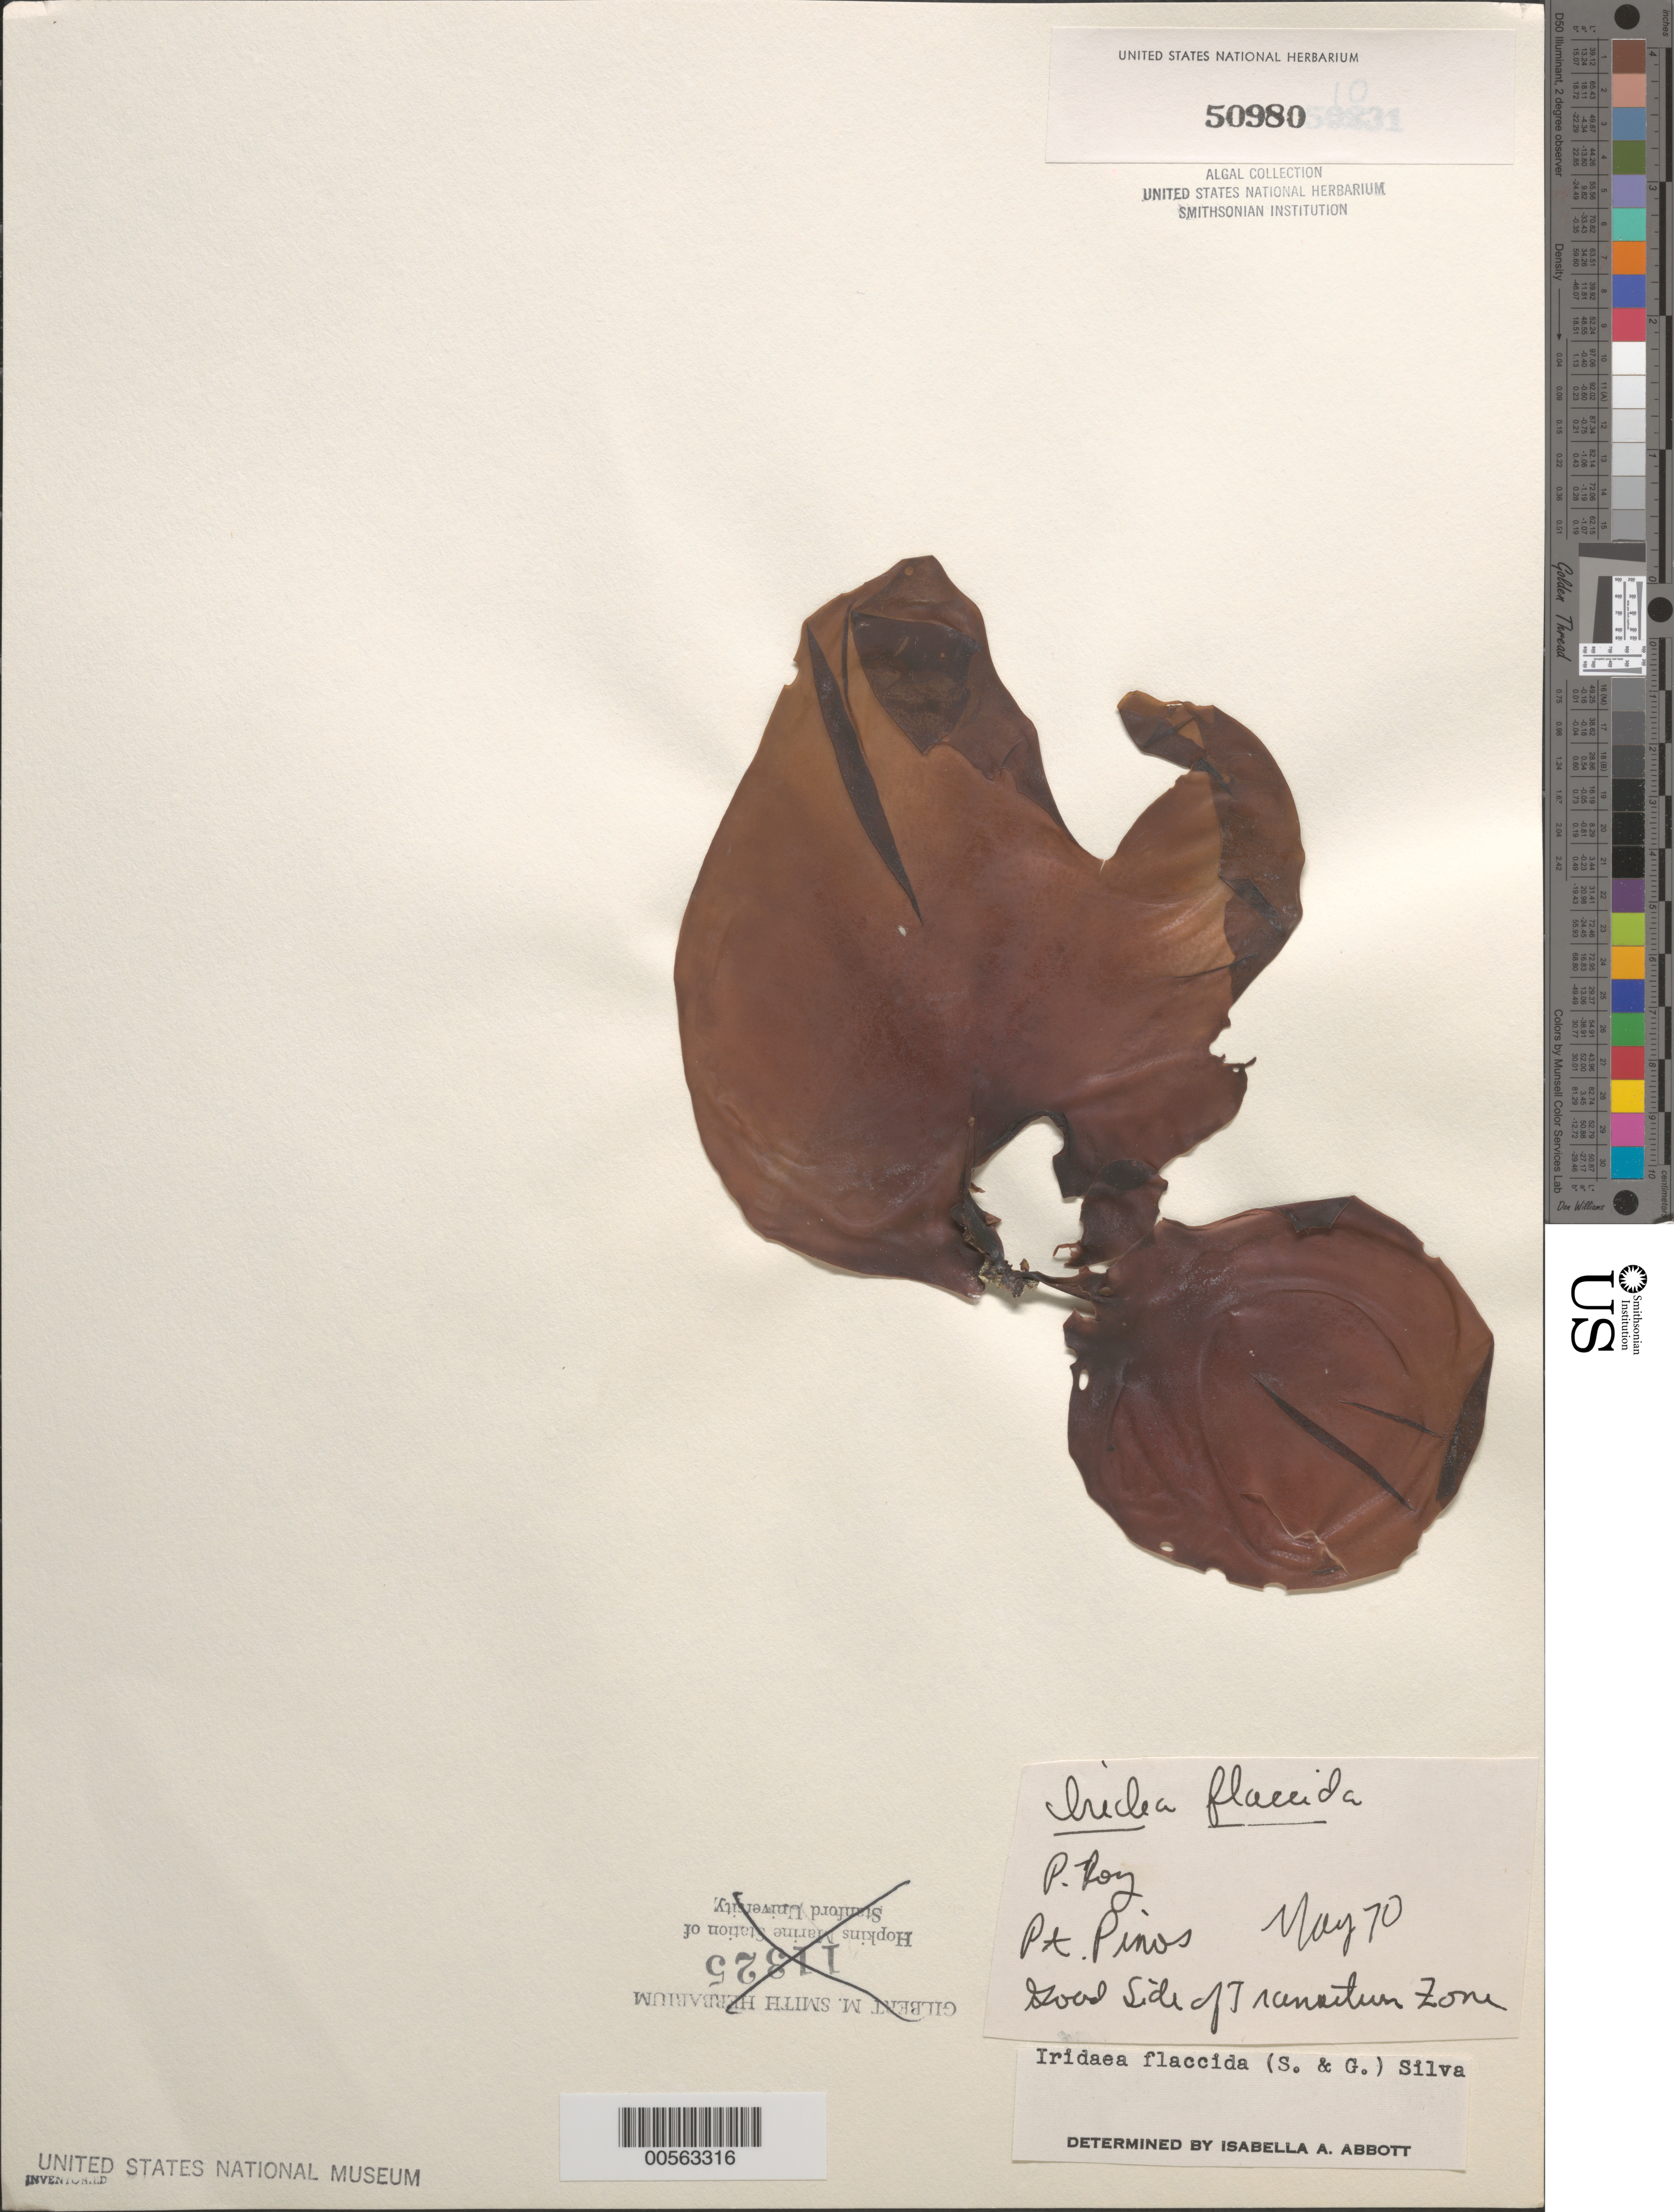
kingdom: Plantae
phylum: Rhodophyta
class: Florideophyceae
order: Gigartinales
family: Gigartinaceae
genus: Mazzaella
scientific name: Mazzaella flaccida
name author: (Setchell & N.L. Gardner) Fredericq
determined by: Algae name updating Project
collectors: P. Roy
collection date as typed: May 1970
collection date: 1970-05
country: United States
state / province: California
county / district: Monterey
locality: Point Pinos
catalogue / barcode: US 50980